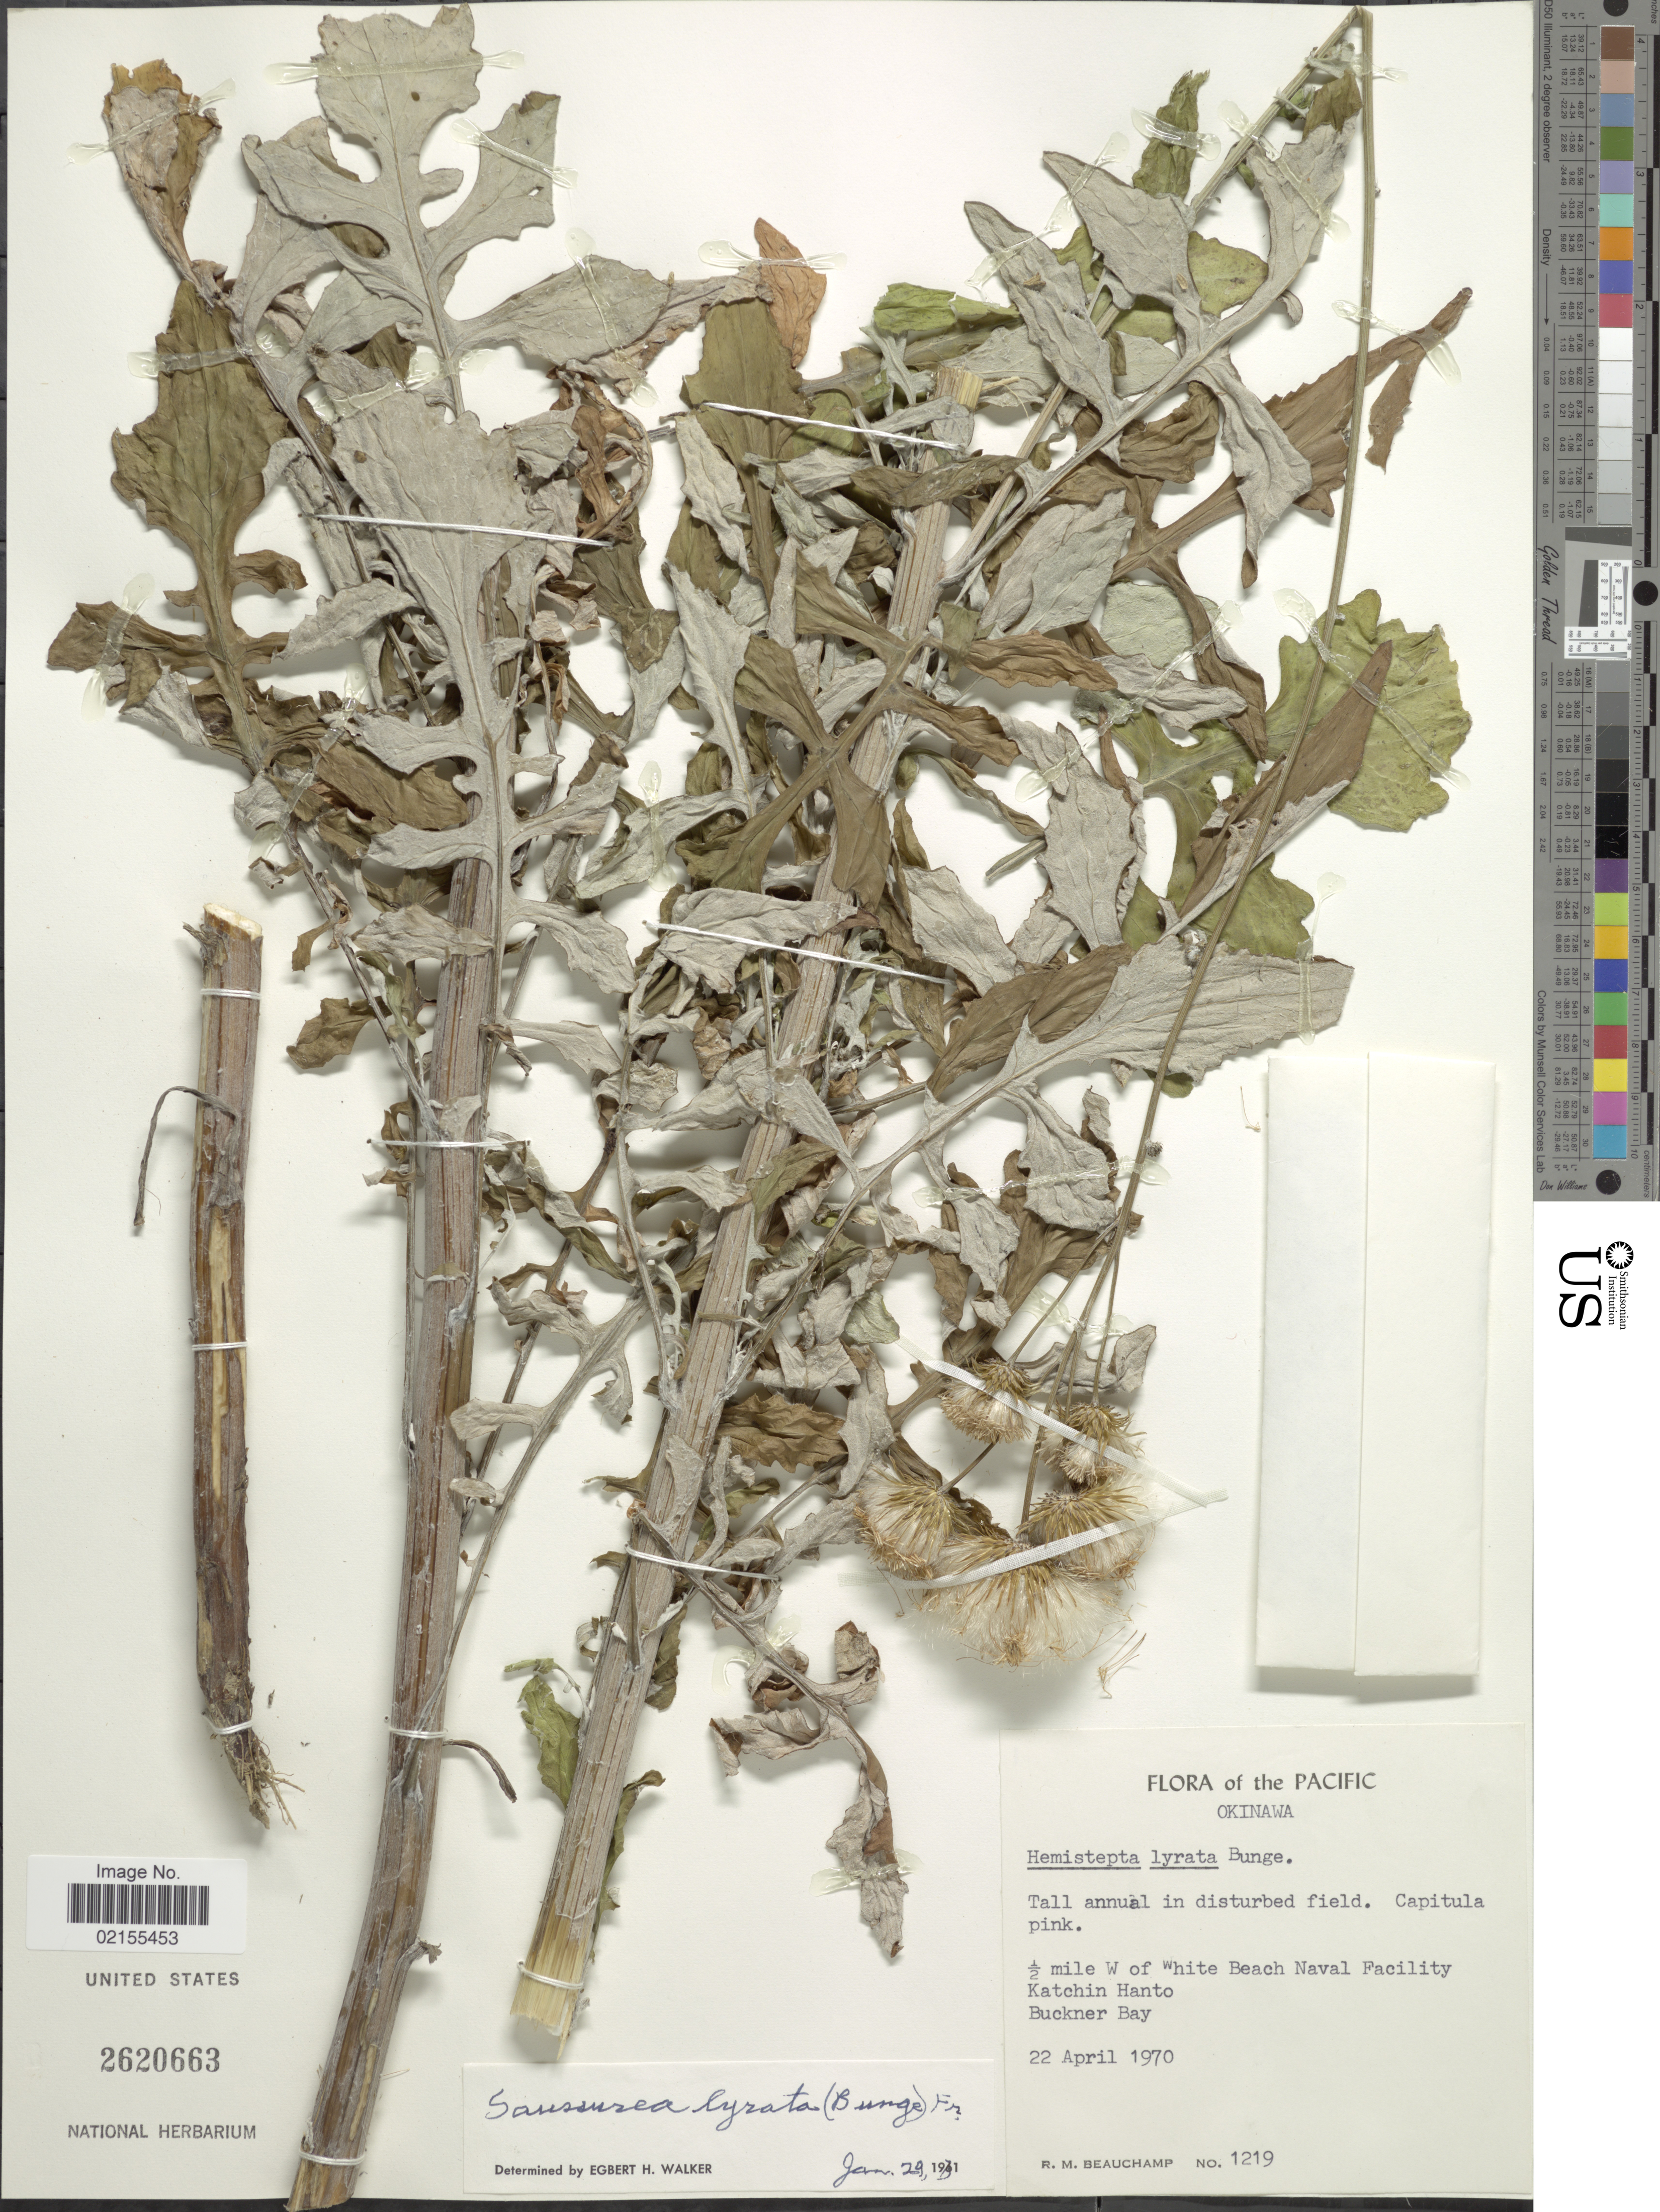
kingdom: Plantae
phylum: Tracheophyta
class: Magnoliopsida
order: Asterales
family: Asteraceae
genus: Hemistepta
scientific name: Hemistepta lyrata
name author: Bunge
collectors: R. Beauchamp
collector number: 1219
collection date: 1970-04-22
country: Japan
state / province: Okinawa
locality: Pacific, ½ mile W of White Beach Naval Pacility, Katchin Hanto, Buckner Bay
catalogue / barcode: US 2620663